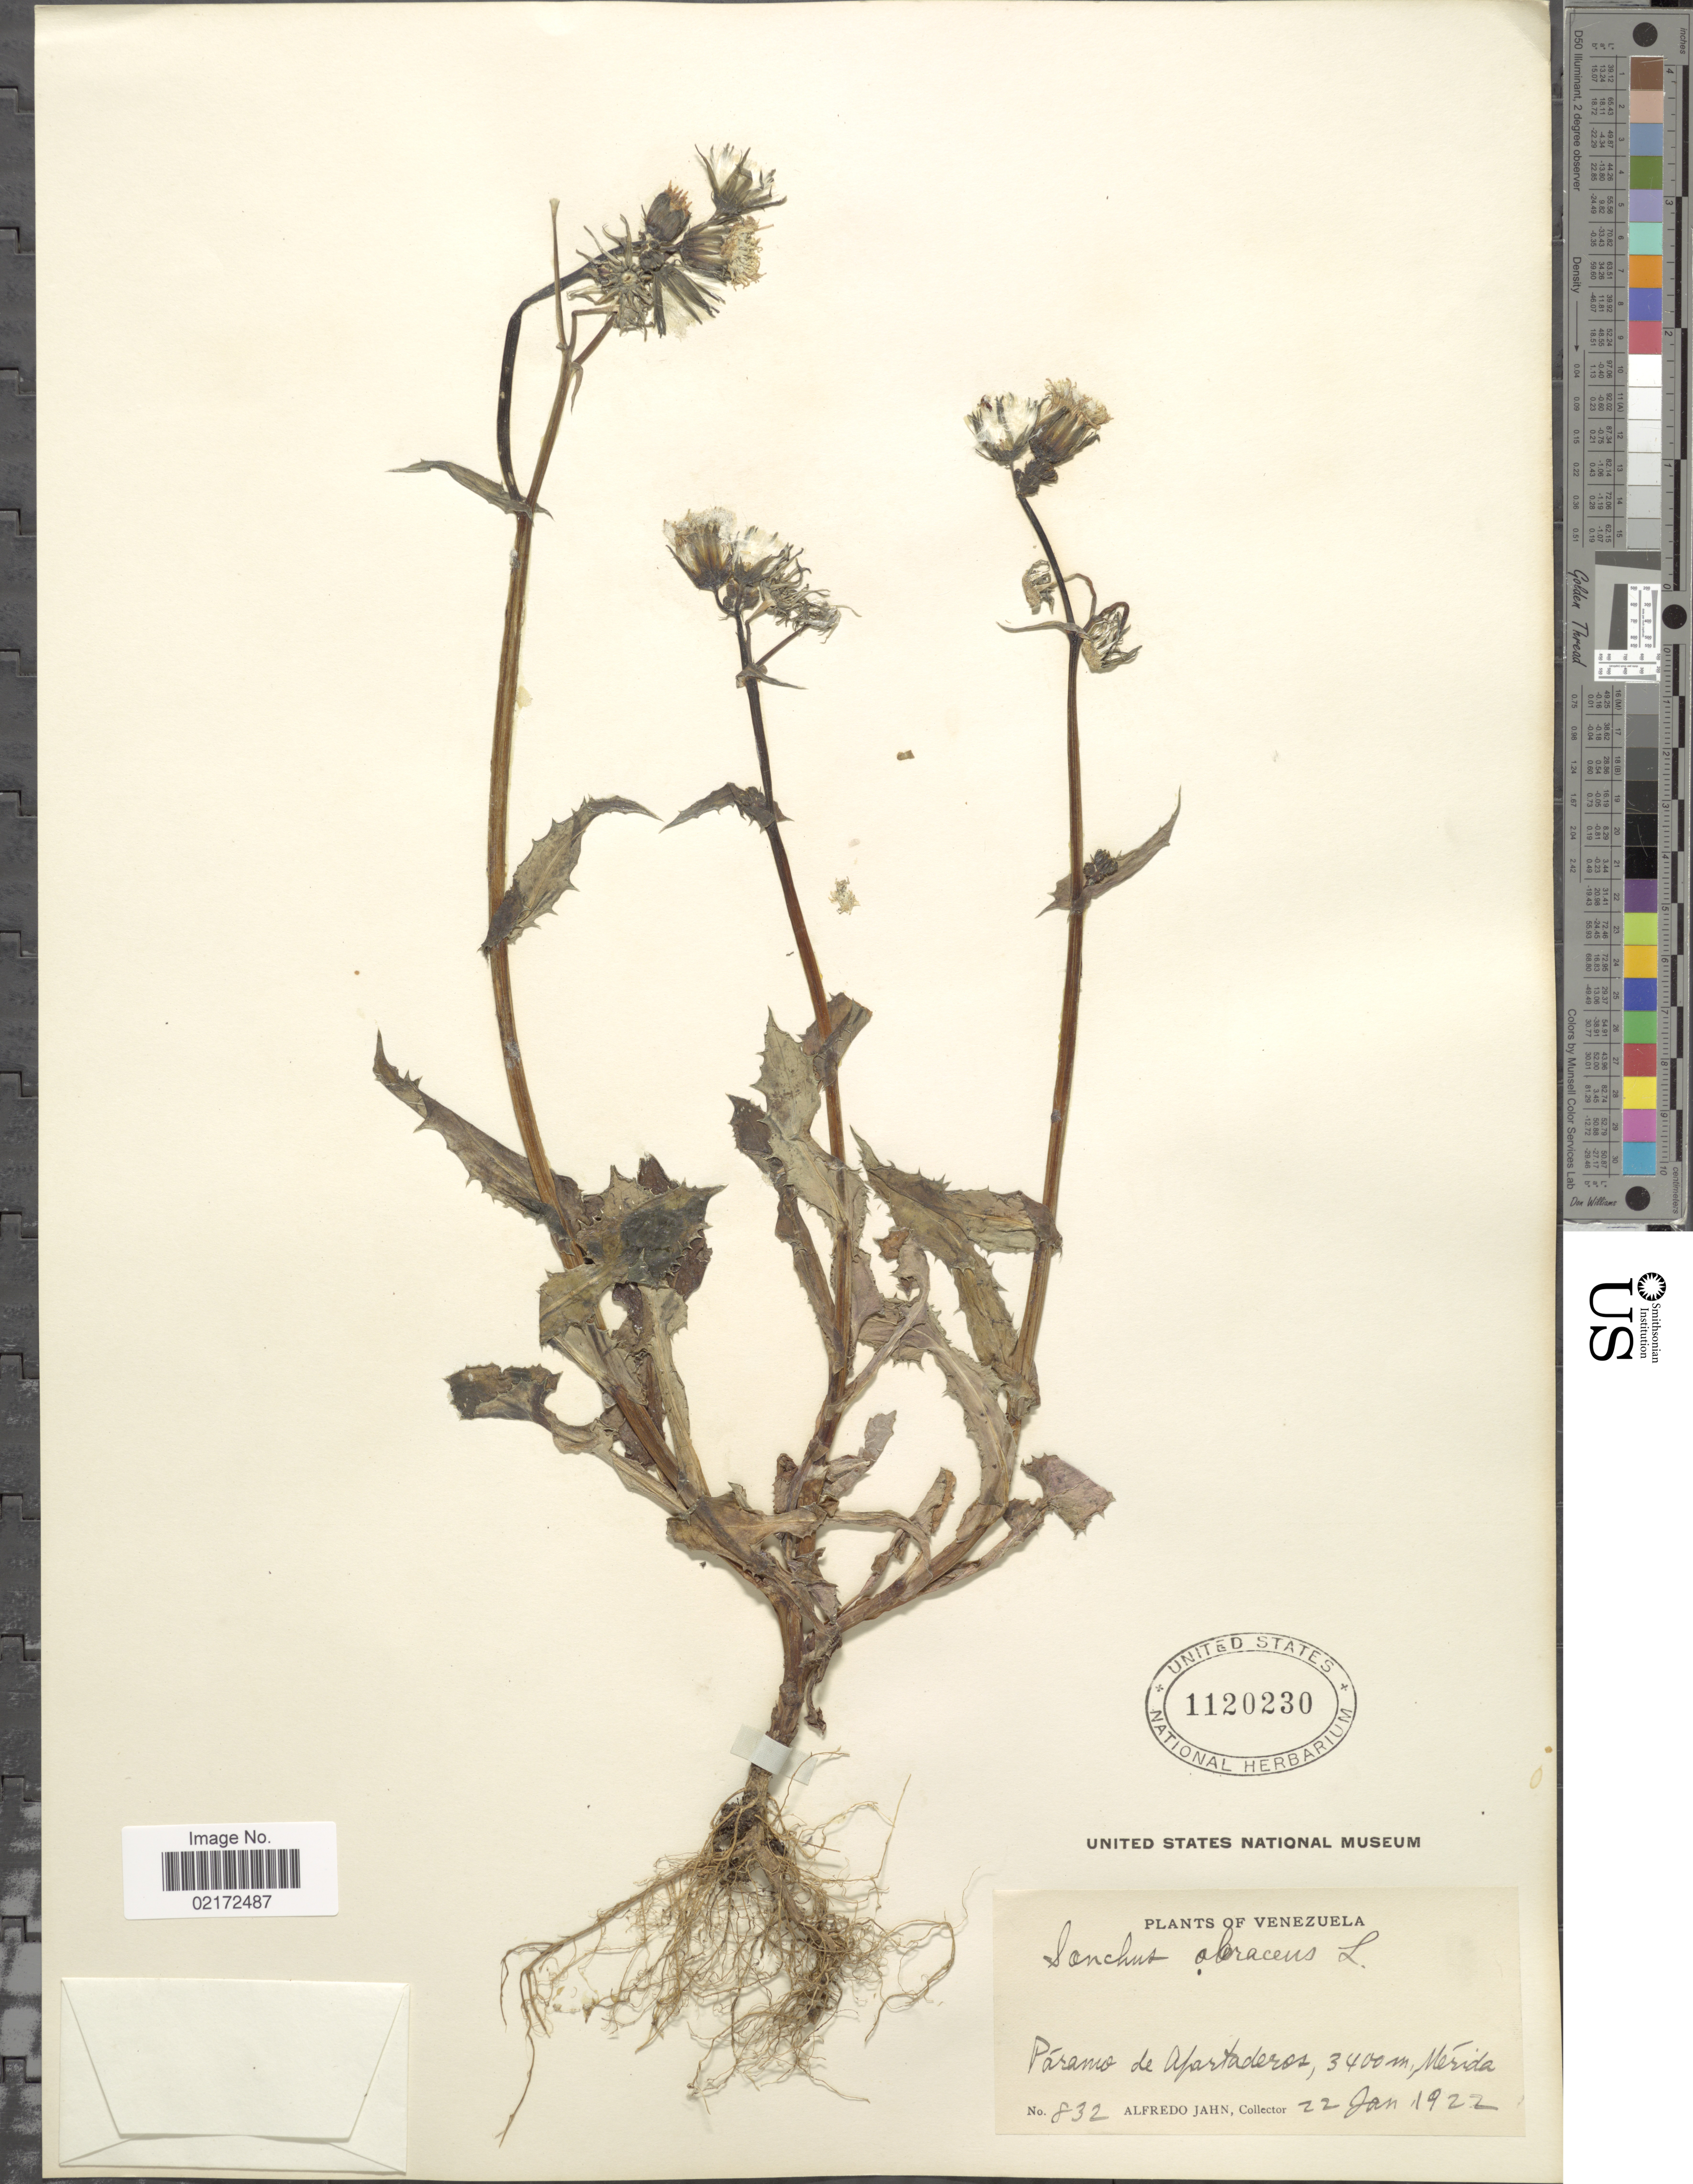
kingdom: Plantae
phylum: Tracheophyta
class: Magnoliopsida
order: Asterales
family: Asteraceae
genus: Sonchus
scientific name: Sonchus oleraceus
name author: L.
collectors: A. Jahn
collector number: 832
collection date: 1922-01-22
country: Venezuela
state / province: Mérida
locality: Páramo de Apartaderos, Mérida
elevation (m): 3400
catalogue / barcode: US 1120230